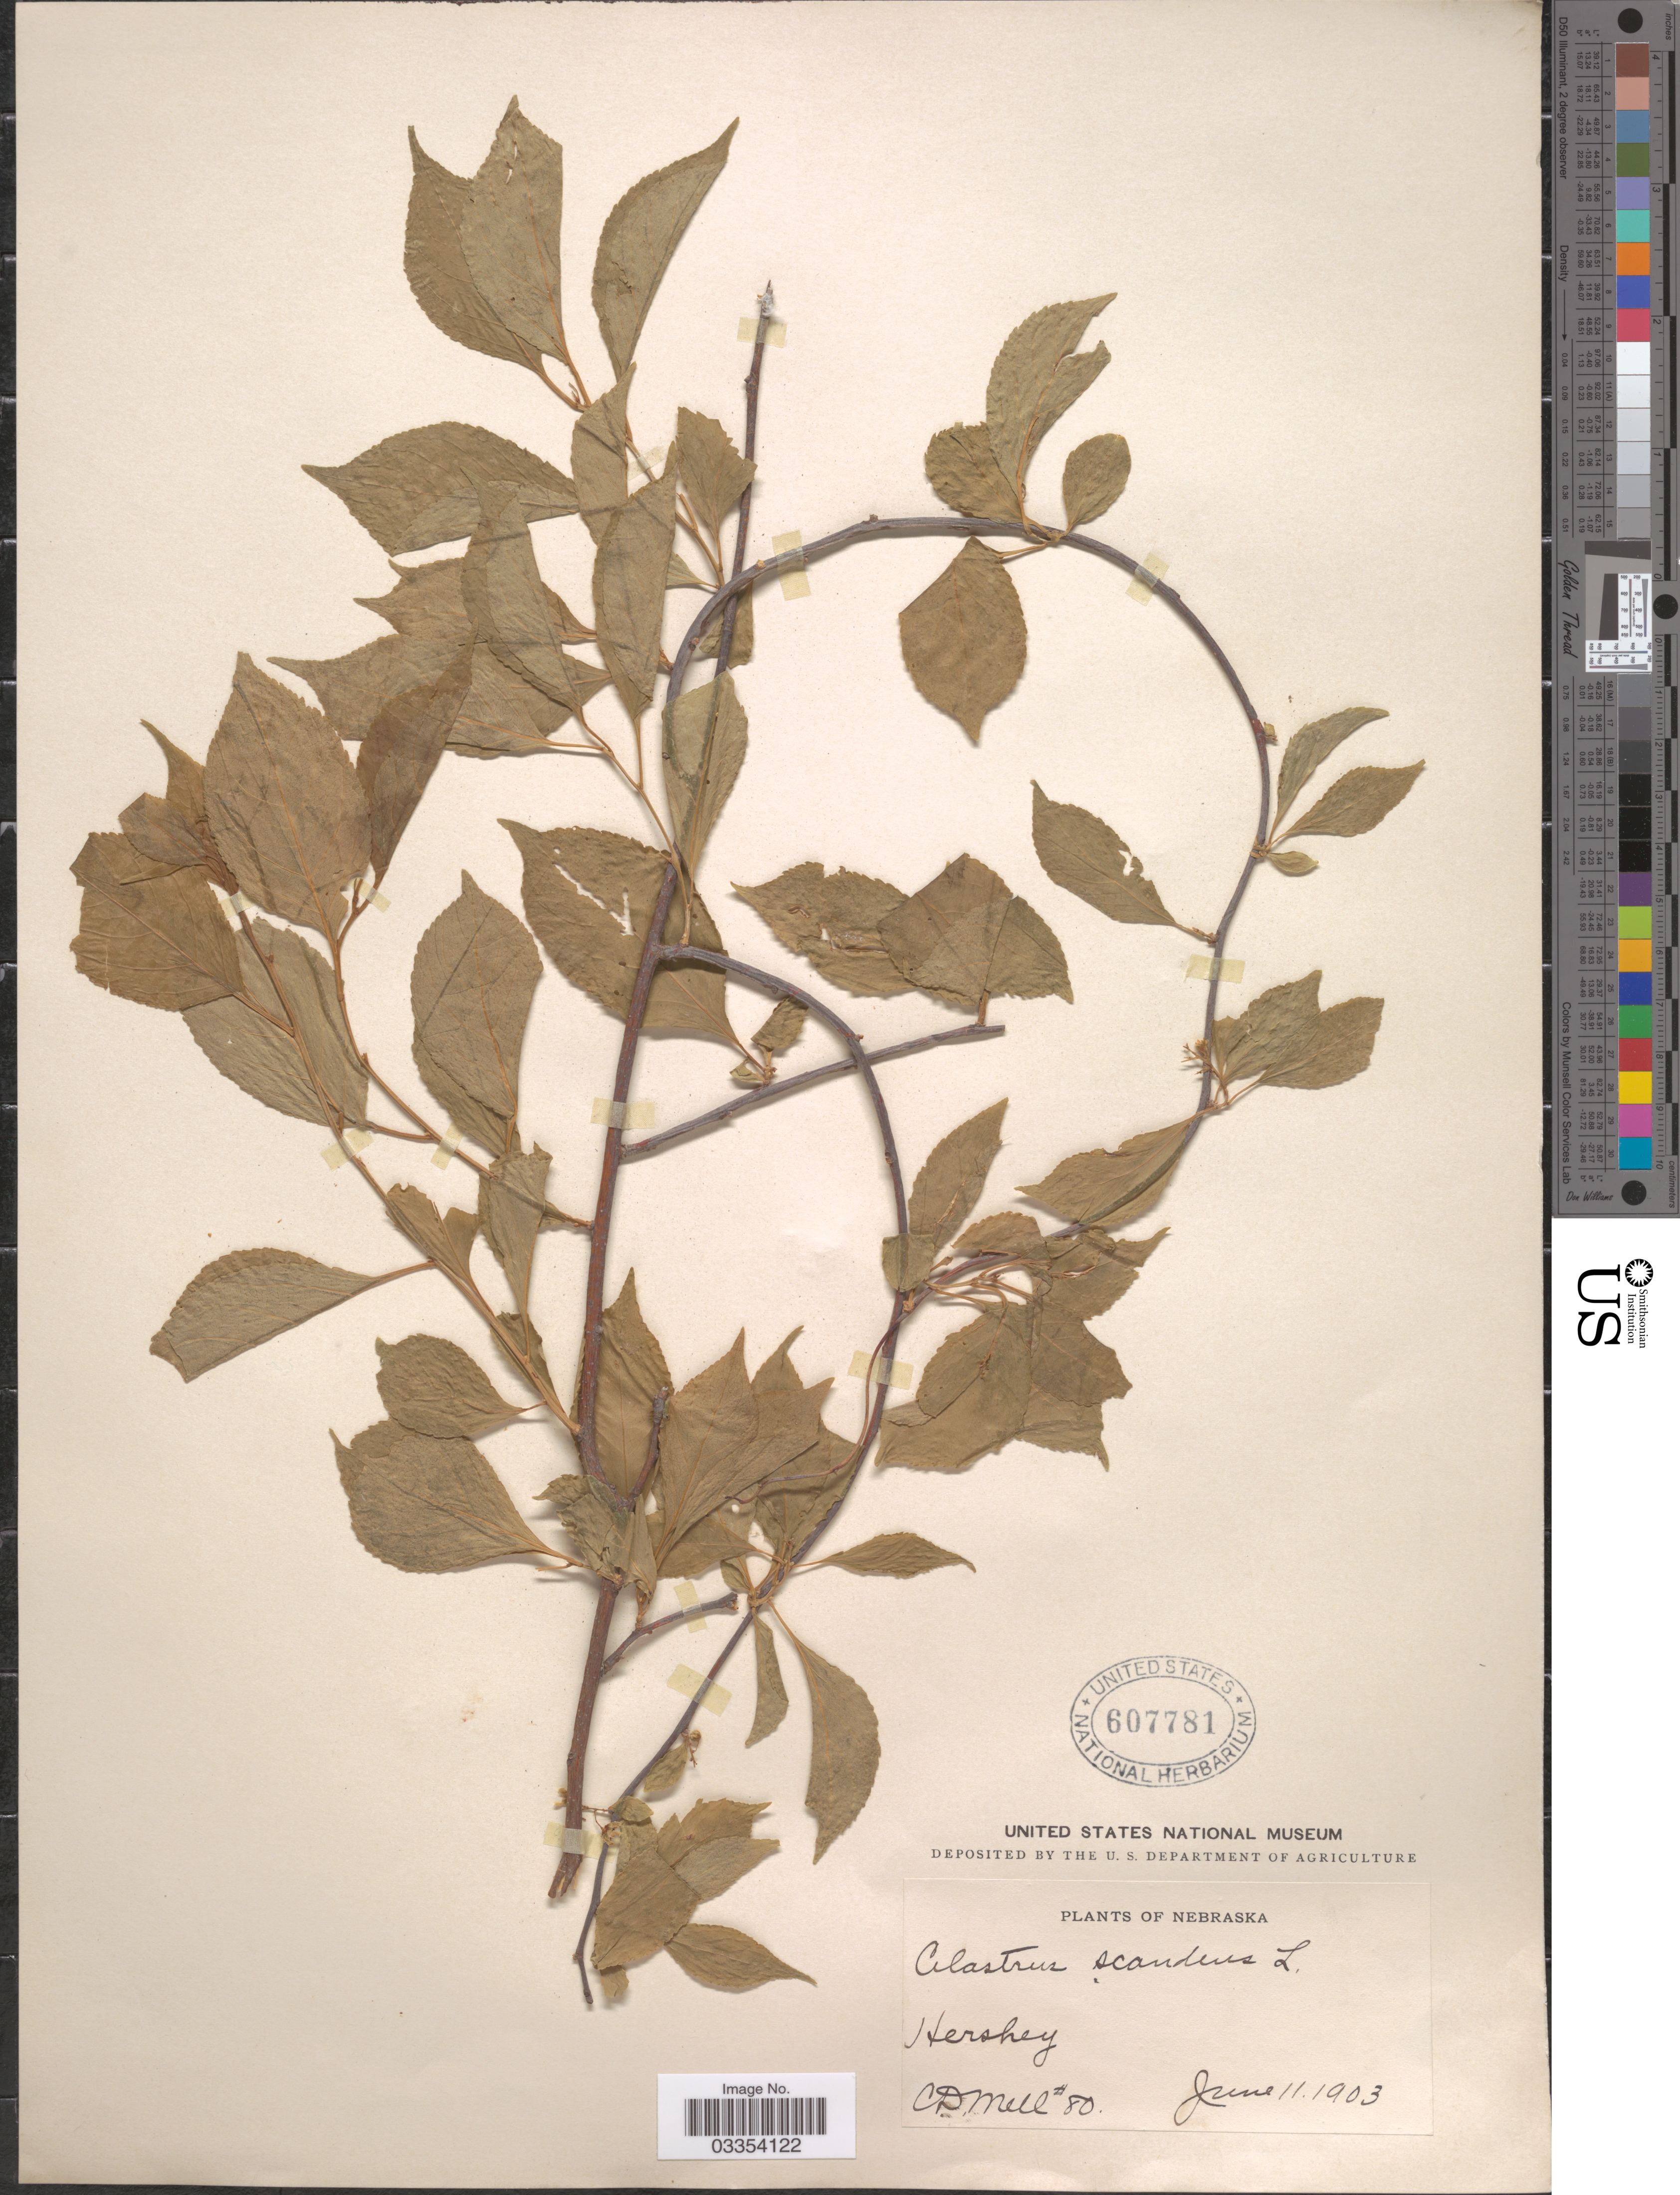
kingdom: Plantae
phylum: Tracheophyta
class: Magnoliopsida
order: Celastrales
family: Celastraceae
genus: Celastrus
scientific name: Celastrus scandens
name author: L.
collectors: C. D. Mell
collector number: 80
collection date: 1903-06-11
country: United States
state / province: Nebraska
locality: Hershey.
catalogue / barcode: US 607781